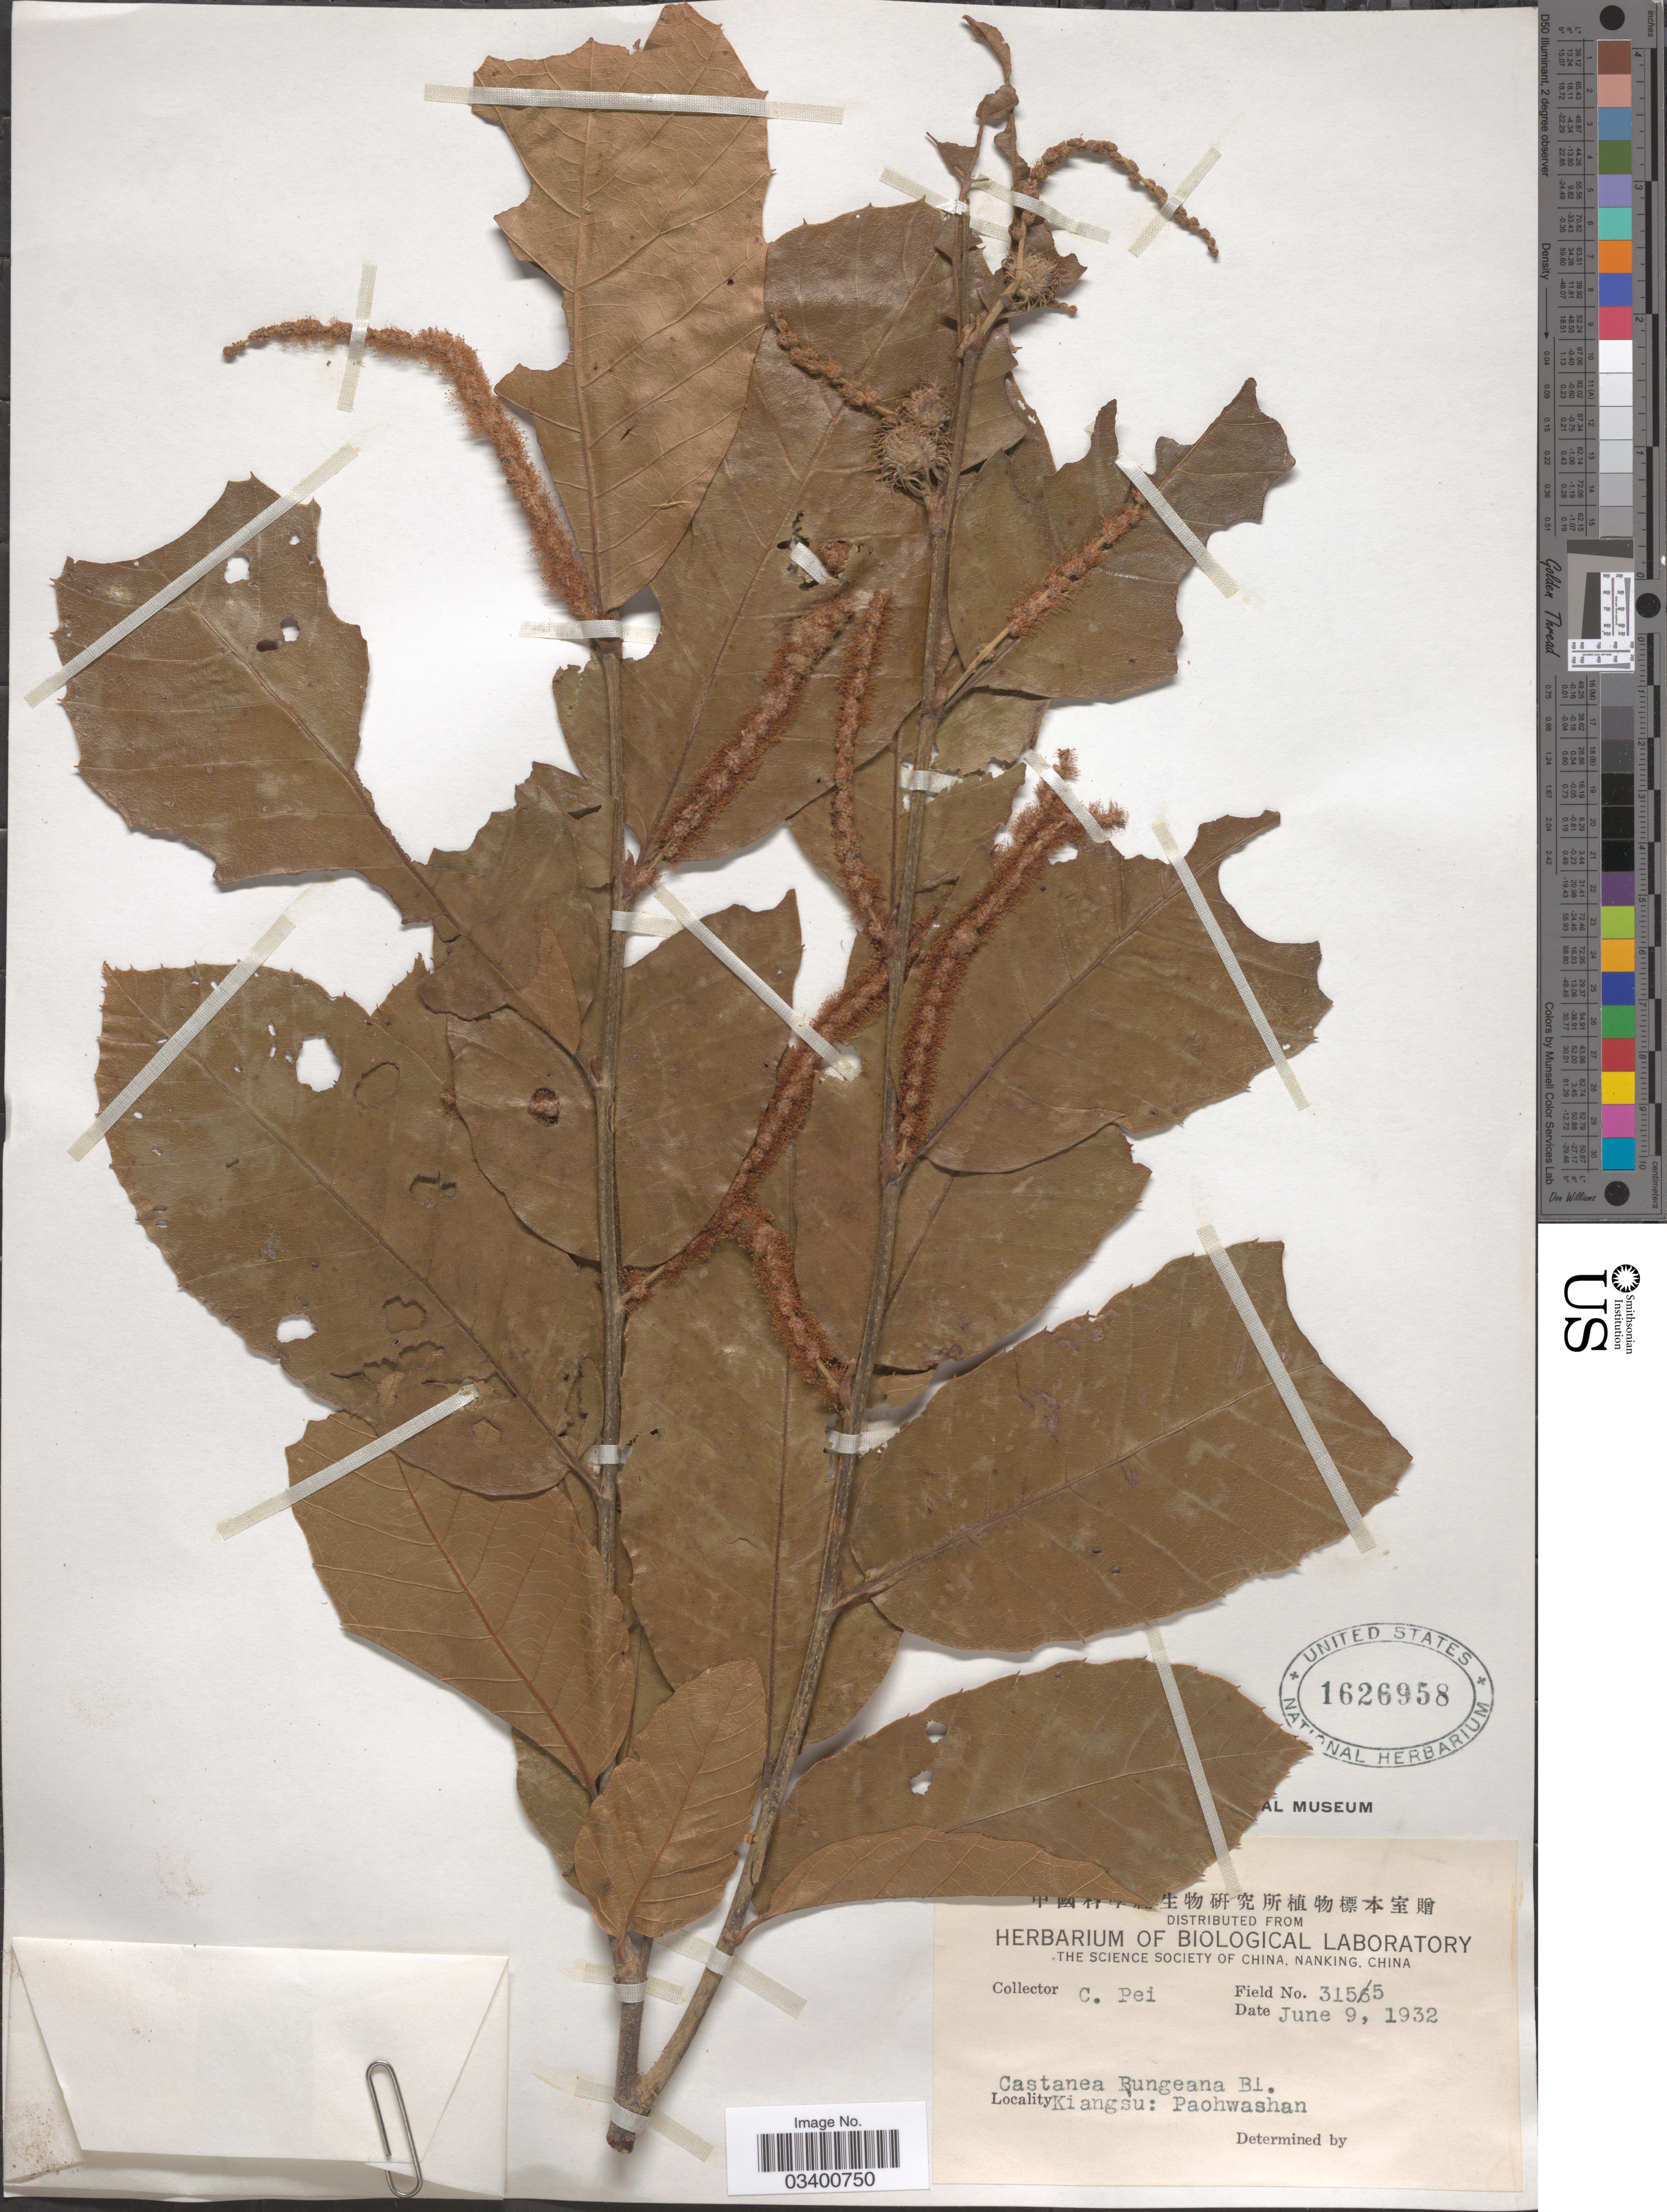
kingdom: Plantae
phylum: Tracheophyta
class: Magnoliopsida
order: Fagales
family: Fagaceae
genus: Castanea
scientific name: Castanea mollissima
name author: Blume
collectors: C. P'ei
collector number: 3155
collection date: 1932-06-09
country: China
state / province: Jiangsu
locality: Kiangsu: Paohwashan.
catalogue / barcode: US 1626958